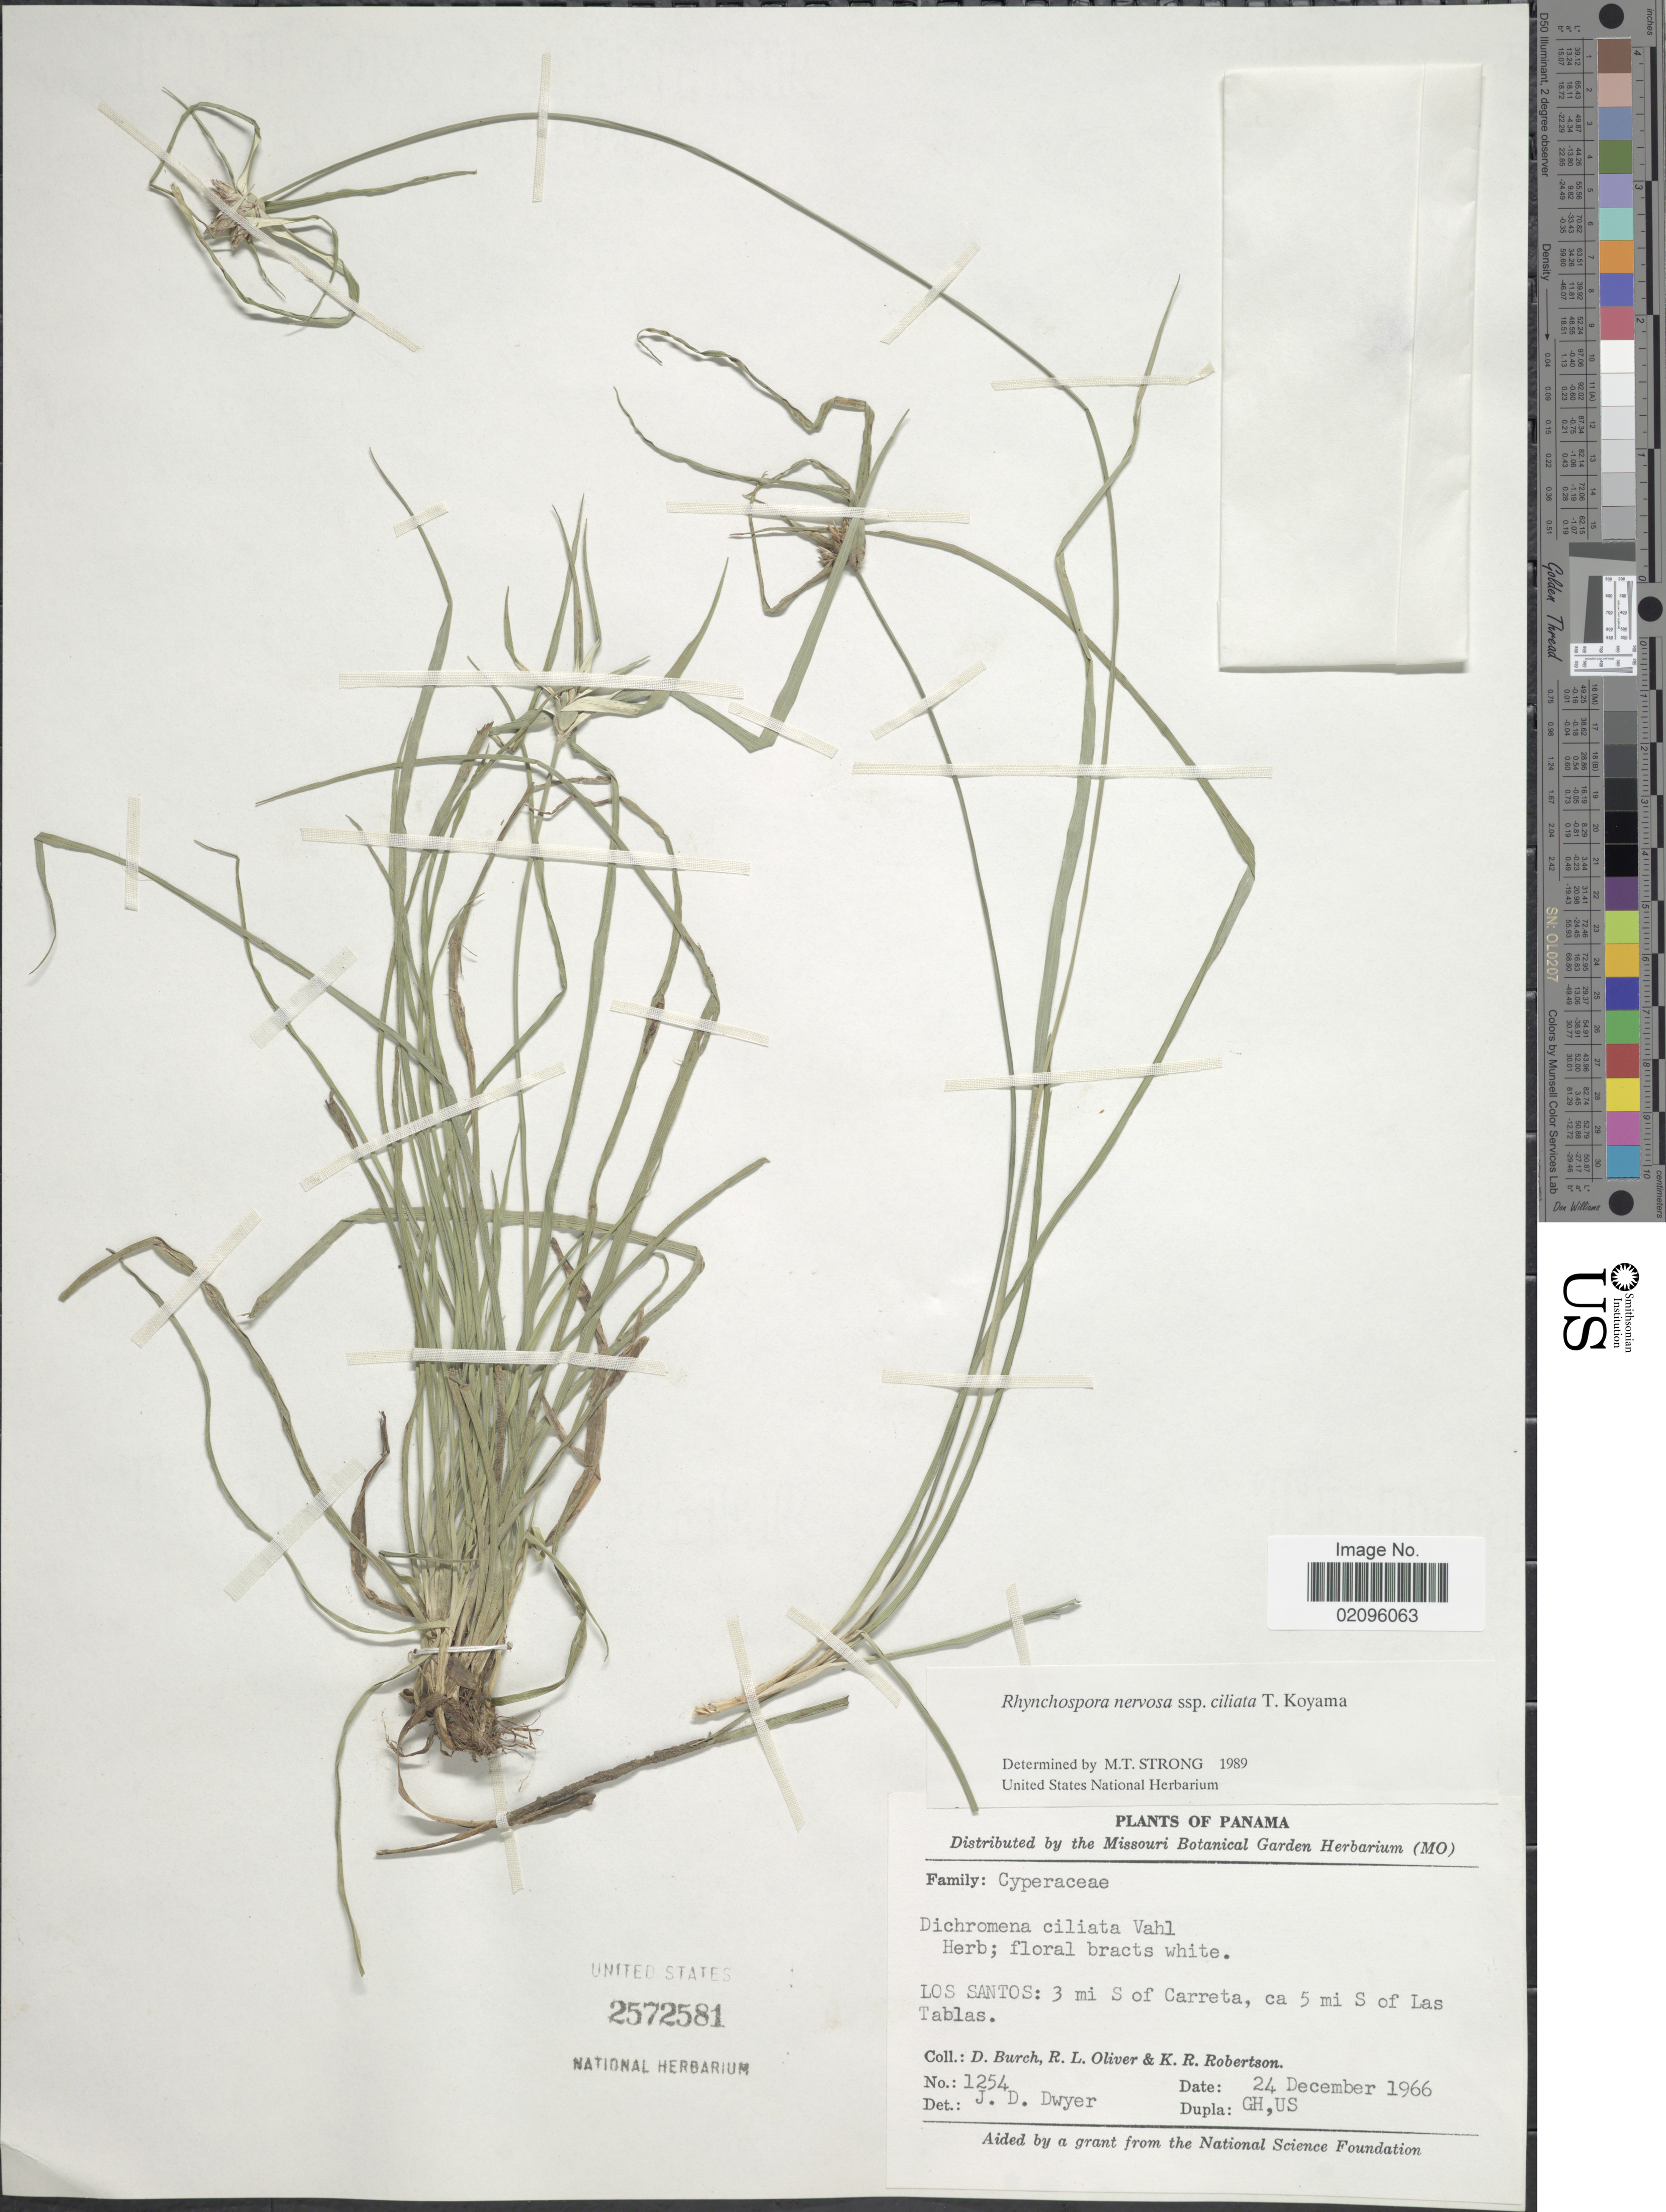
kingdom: Plantae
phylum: Tracheophyta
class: Liliopsida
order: Poales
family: Cyperaceae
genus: Rhynchospora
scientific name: Rhynchospora nervosa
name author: (Vahl) Boeckeler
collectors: D. Burch, R. Oliver & K. Robertson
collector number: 1254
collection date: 1966-12-24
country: Panama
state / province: Los Santos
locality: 3 mi S of Carretera, ca 5 mi S of Las Tablas.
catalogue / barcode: US 2572581